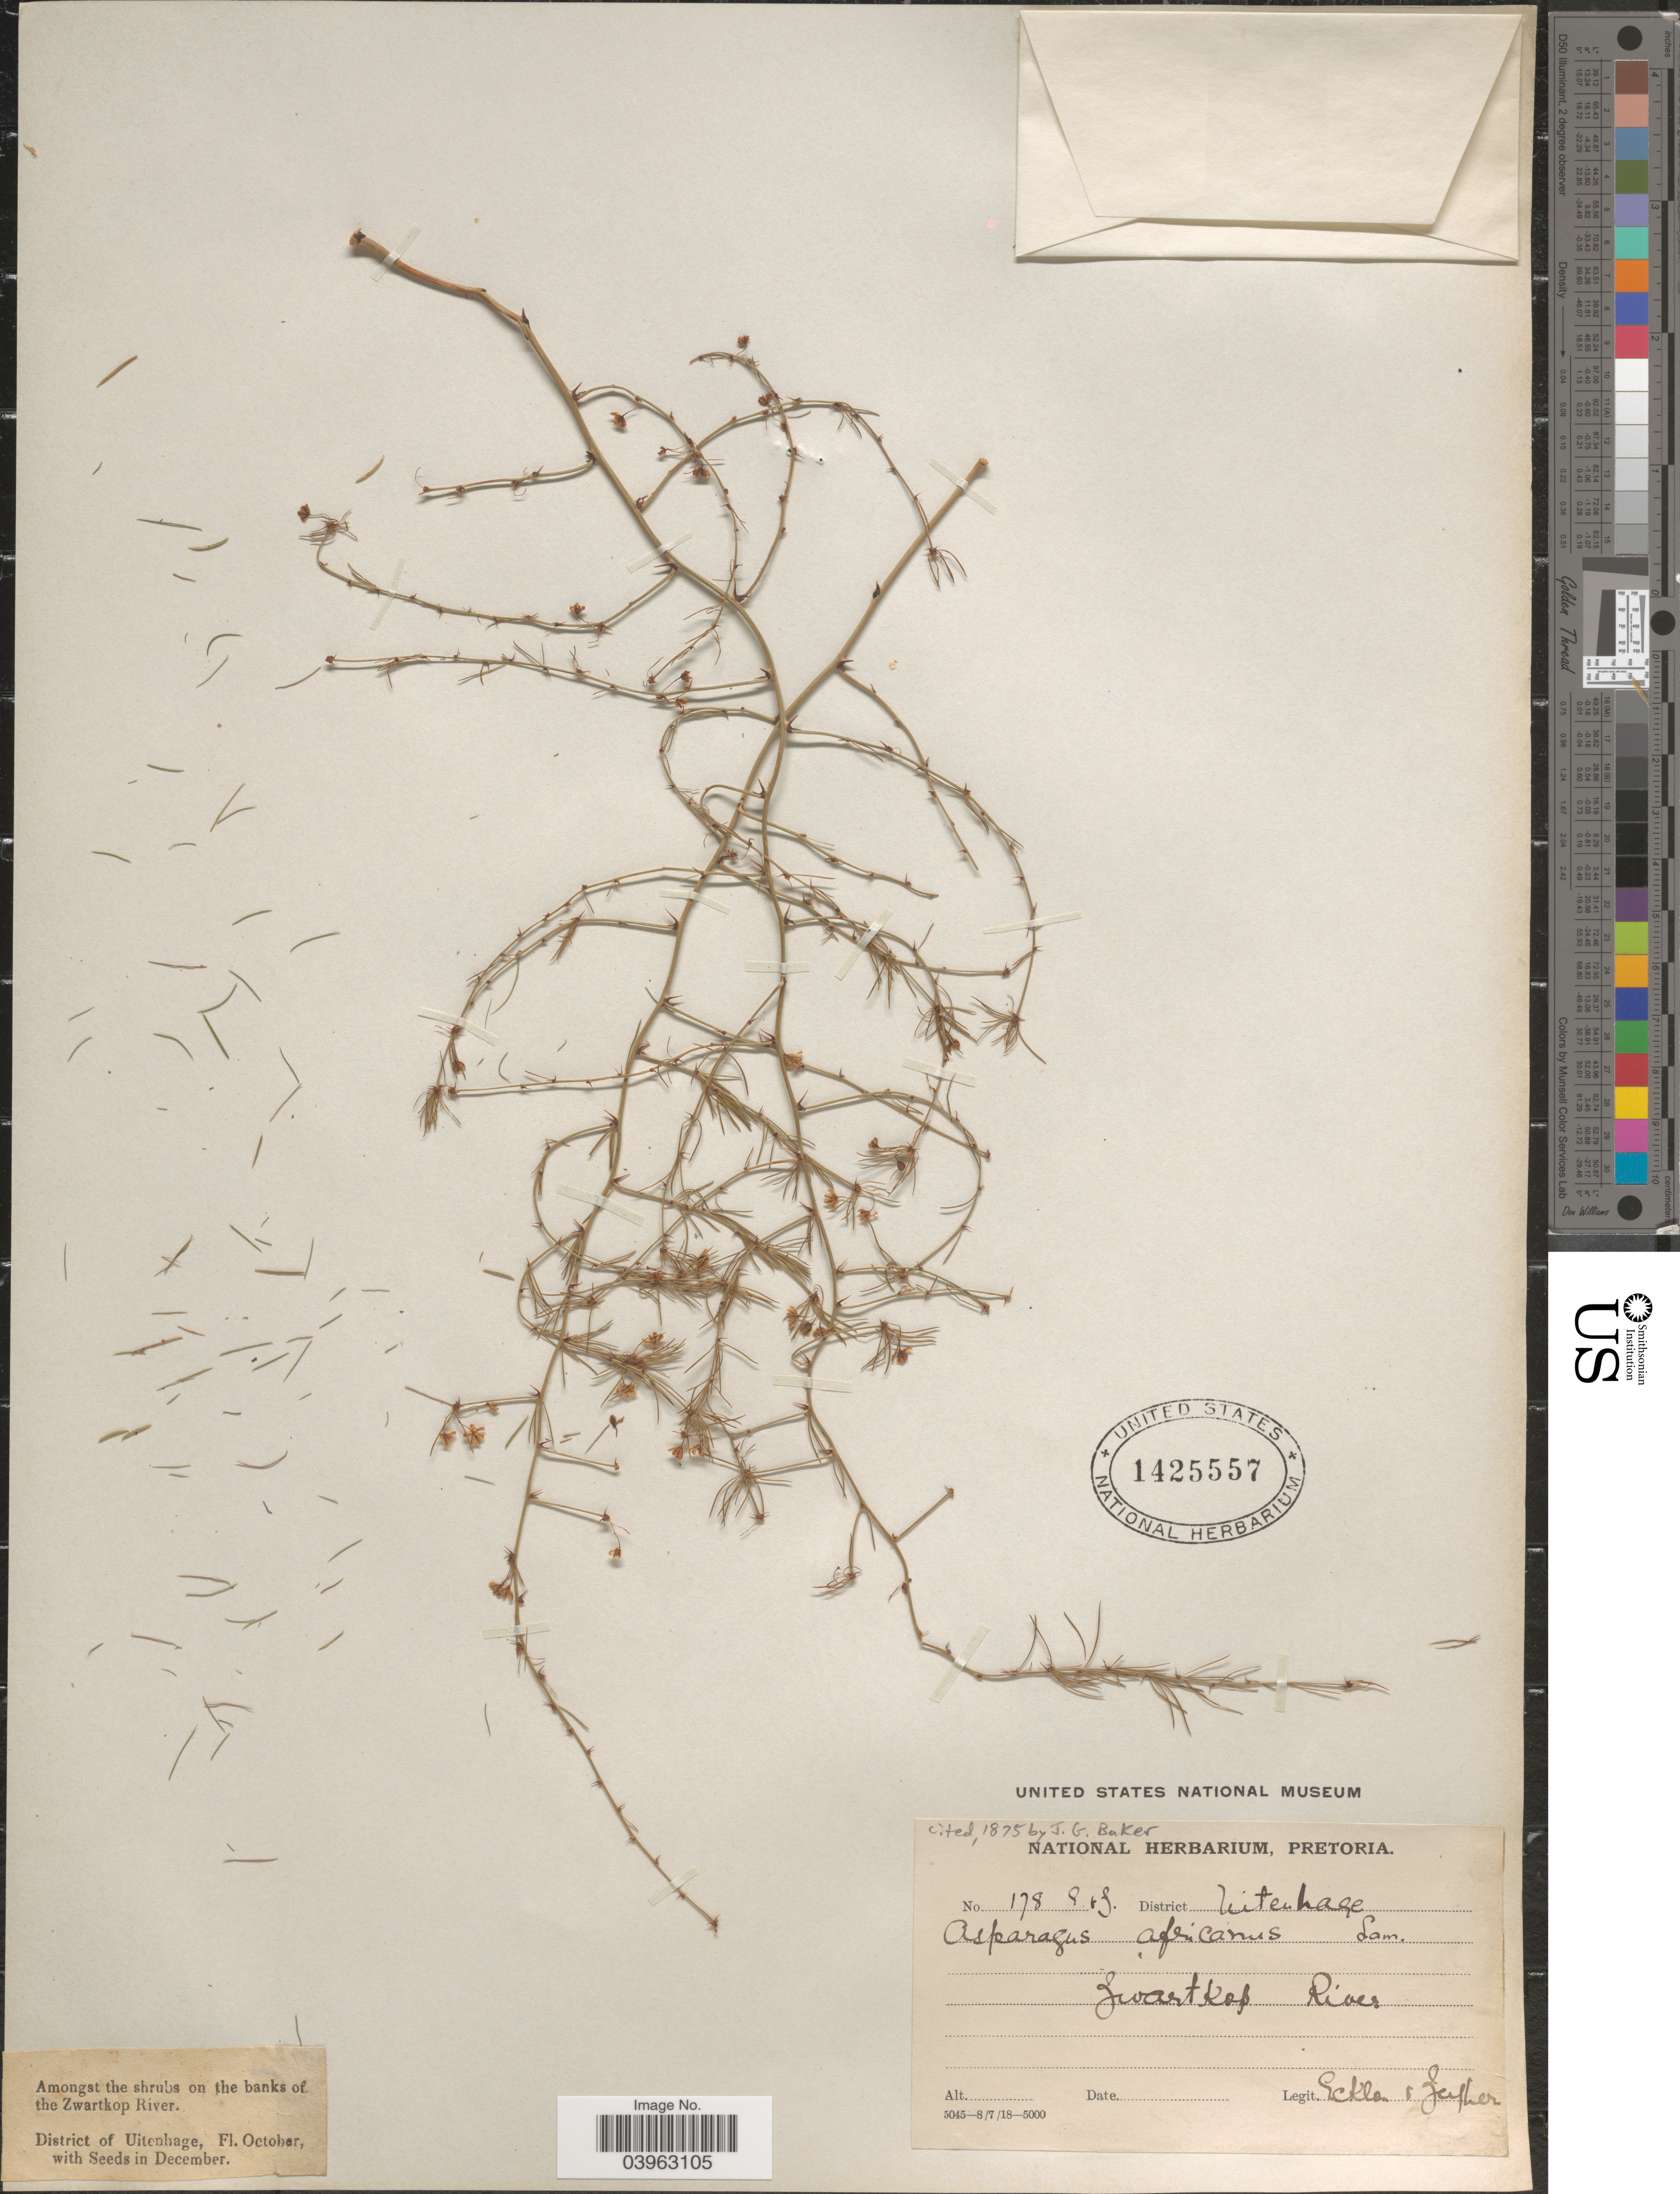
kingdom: Plantae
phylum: Tracheophyta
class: Liliopsida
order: Asparagales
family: Asparagaceae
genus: Asparagus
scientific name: Asparagus africanus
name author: Lam.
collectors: -. Ecklon & -. Zeyher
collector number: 178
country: South Africa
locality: District Uitenhage. Swartkop River.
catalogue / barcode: US 1425557